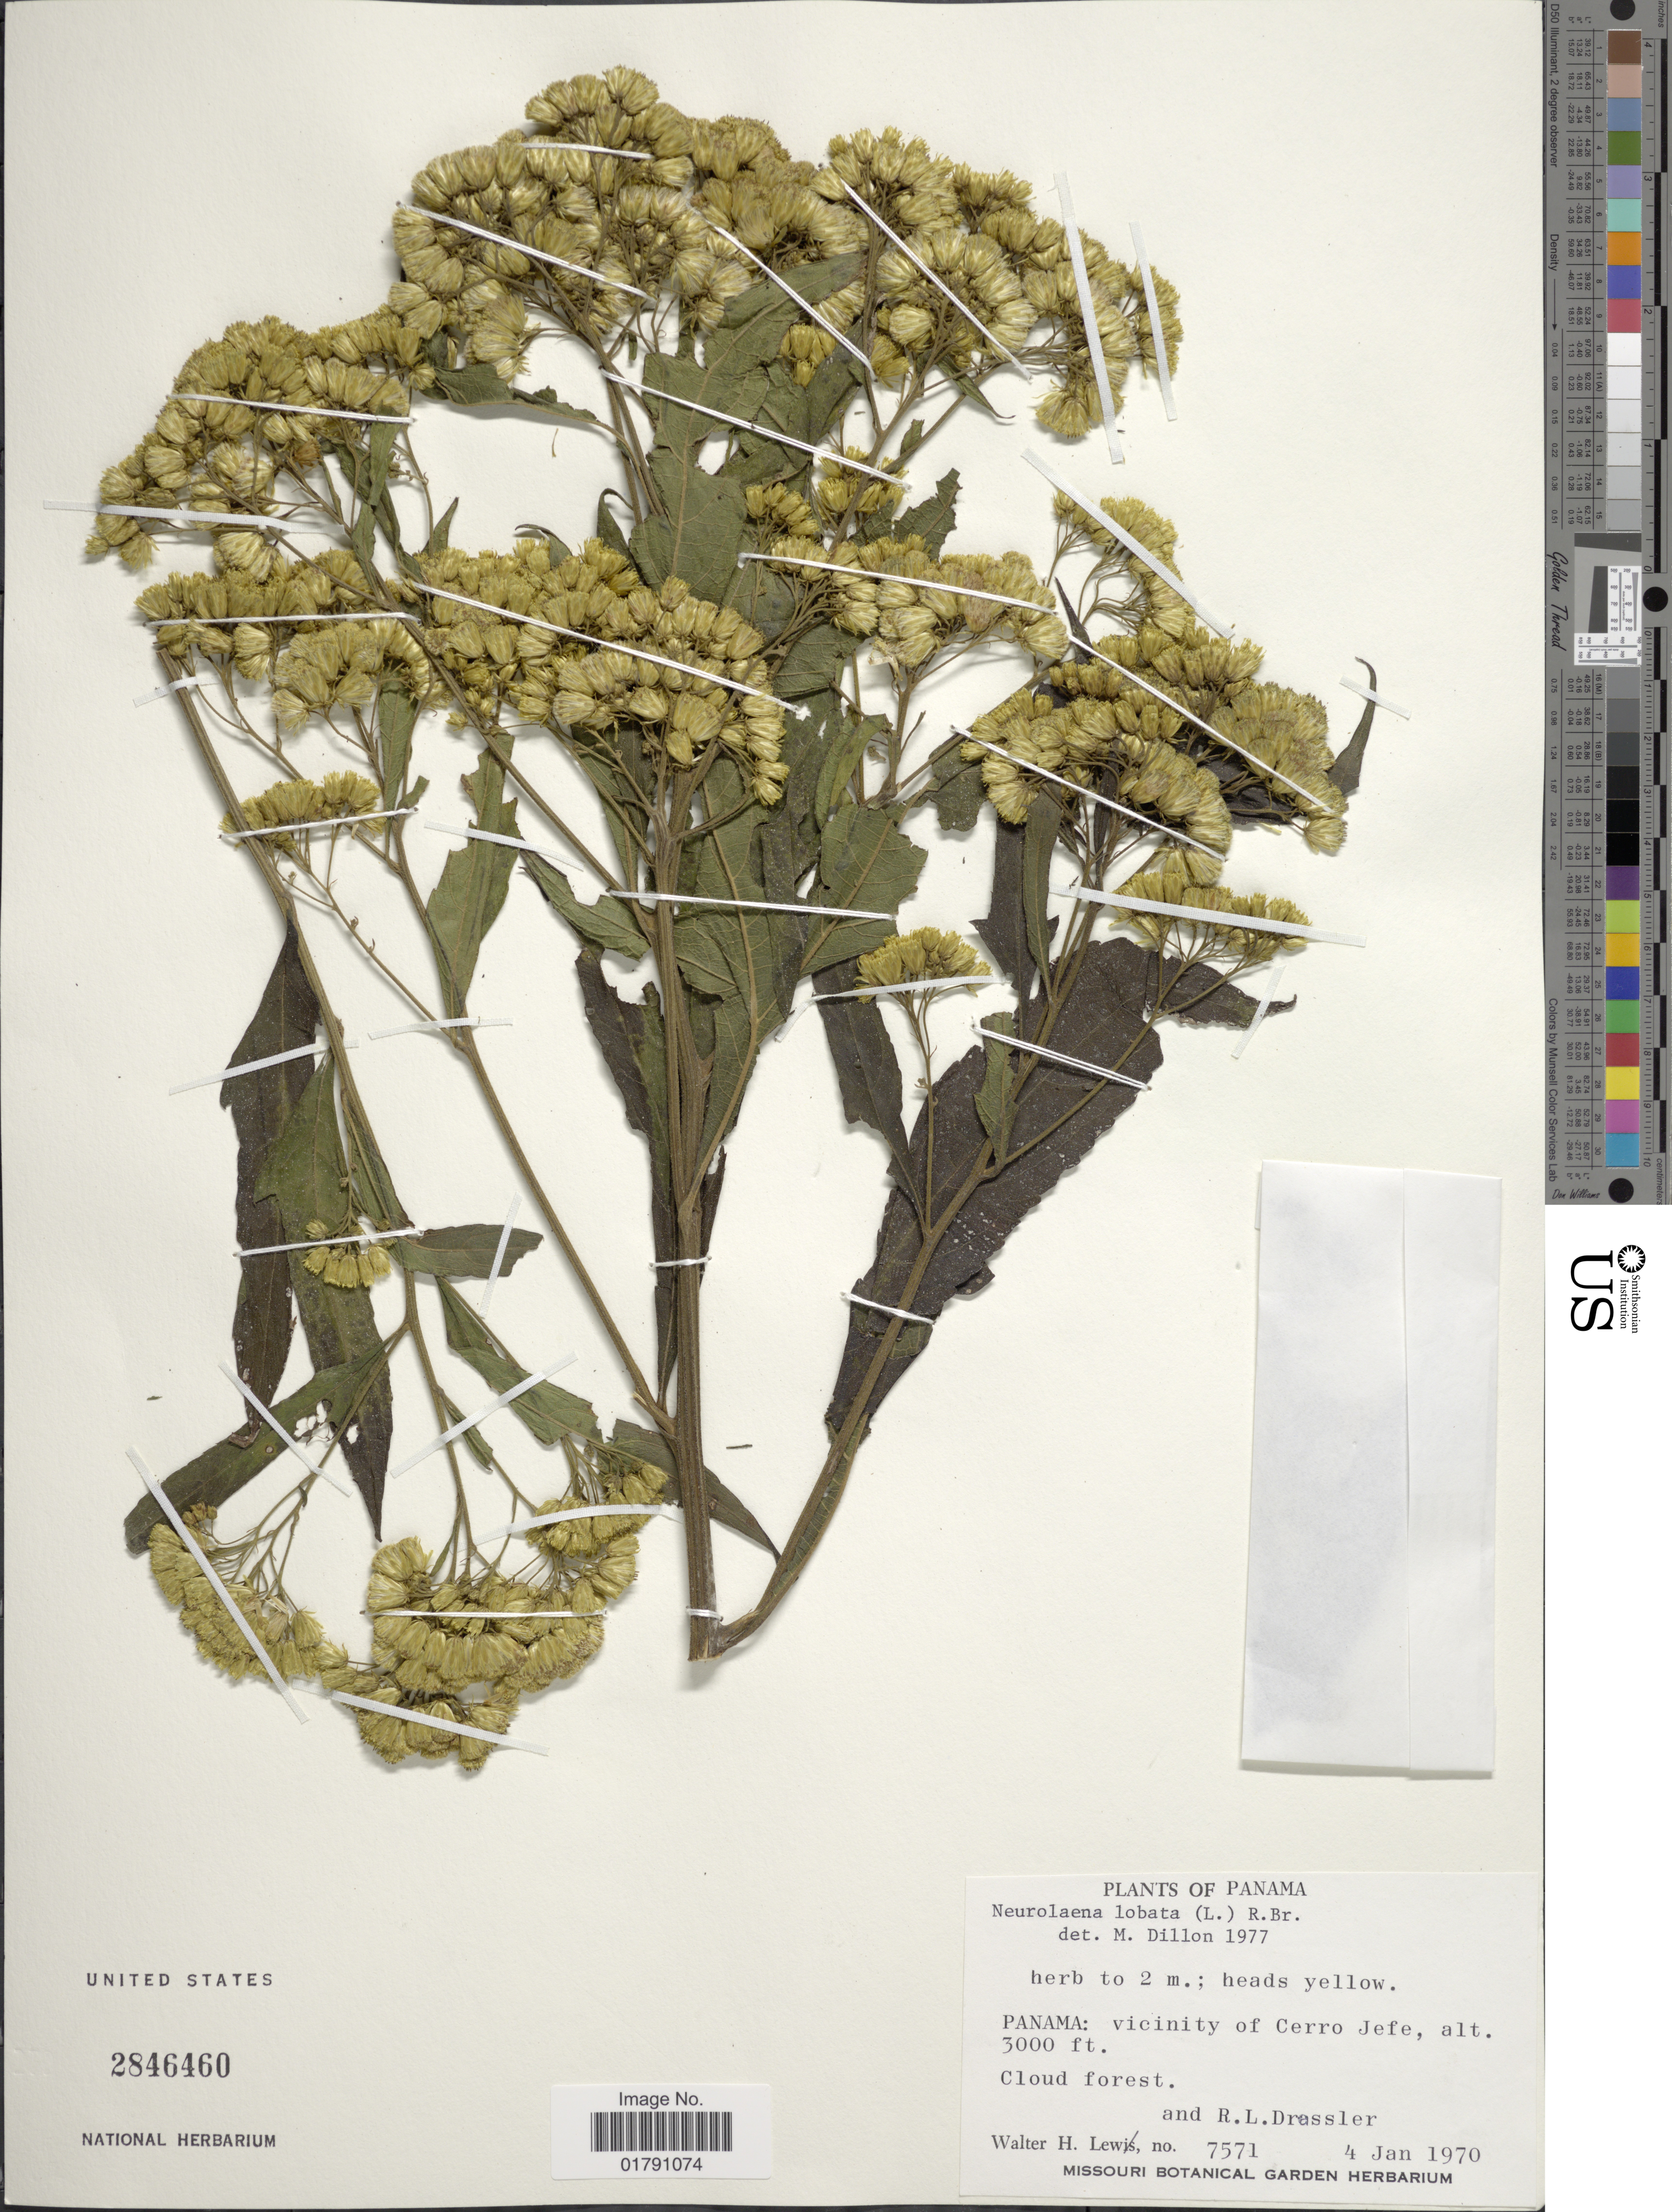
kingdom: Plantae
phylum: Tracheophyta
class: Magnoliopsida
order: Asterales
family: Asteraceae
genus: Neurolaena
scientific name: Neurolaena lobata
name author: (L.) R. Br. ex Cass.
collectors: W. H. Lewis & R. Drassler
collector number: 7571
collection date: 1970-01-04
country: Panama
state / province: Panamá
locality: Vicinity of Cerro Jefe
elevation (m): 914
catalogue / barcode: US 2846460